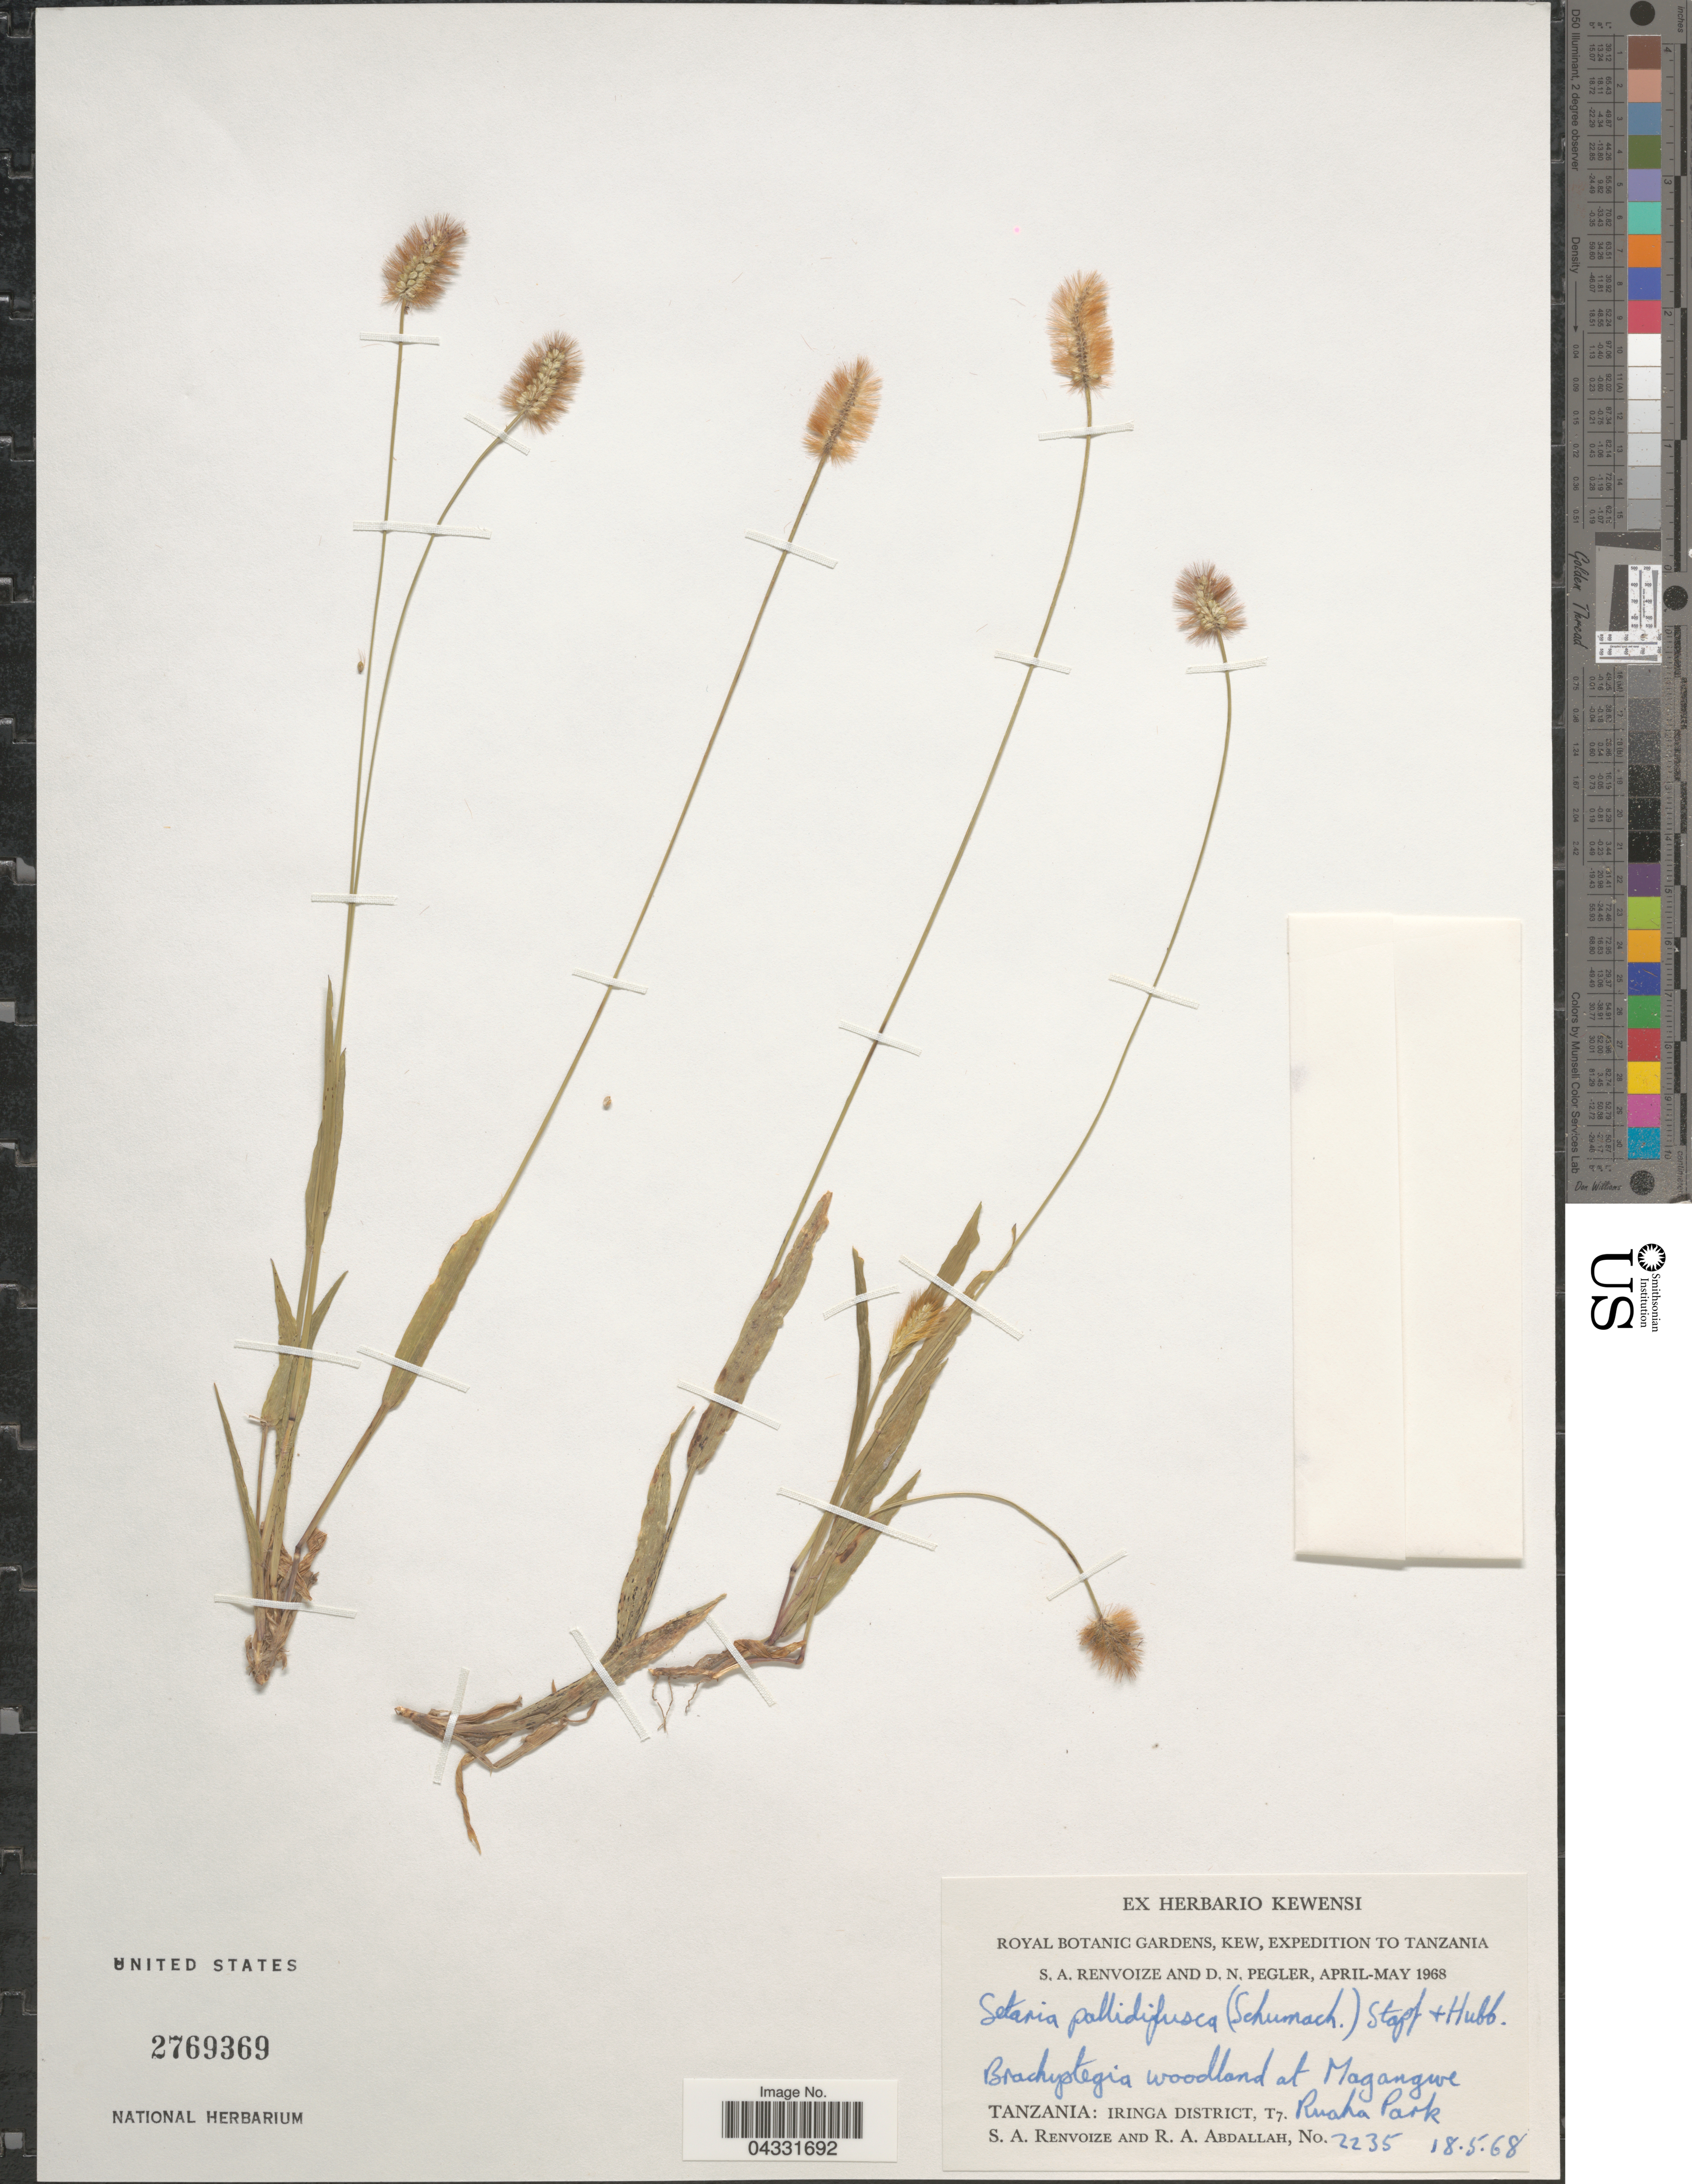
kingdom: Plantae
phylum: Tracheophyta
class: Liliopsida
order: Poales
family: Poaceae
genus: Setaria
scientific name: Setaria pallide-fusca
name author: (Schumach.) Stapf & C.E. Hubb.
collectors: S. A. Renvoize & R. Abdallah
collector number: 2235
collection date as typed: Transcribed d/m/y: 18/5/68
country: Tanzania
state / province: Iringa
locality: Royal Botanic Gardens, Kew, Expedition to Tanzania. At Magangwe Ruaha Park. Iringa District, T7.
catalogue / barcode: US 2769369